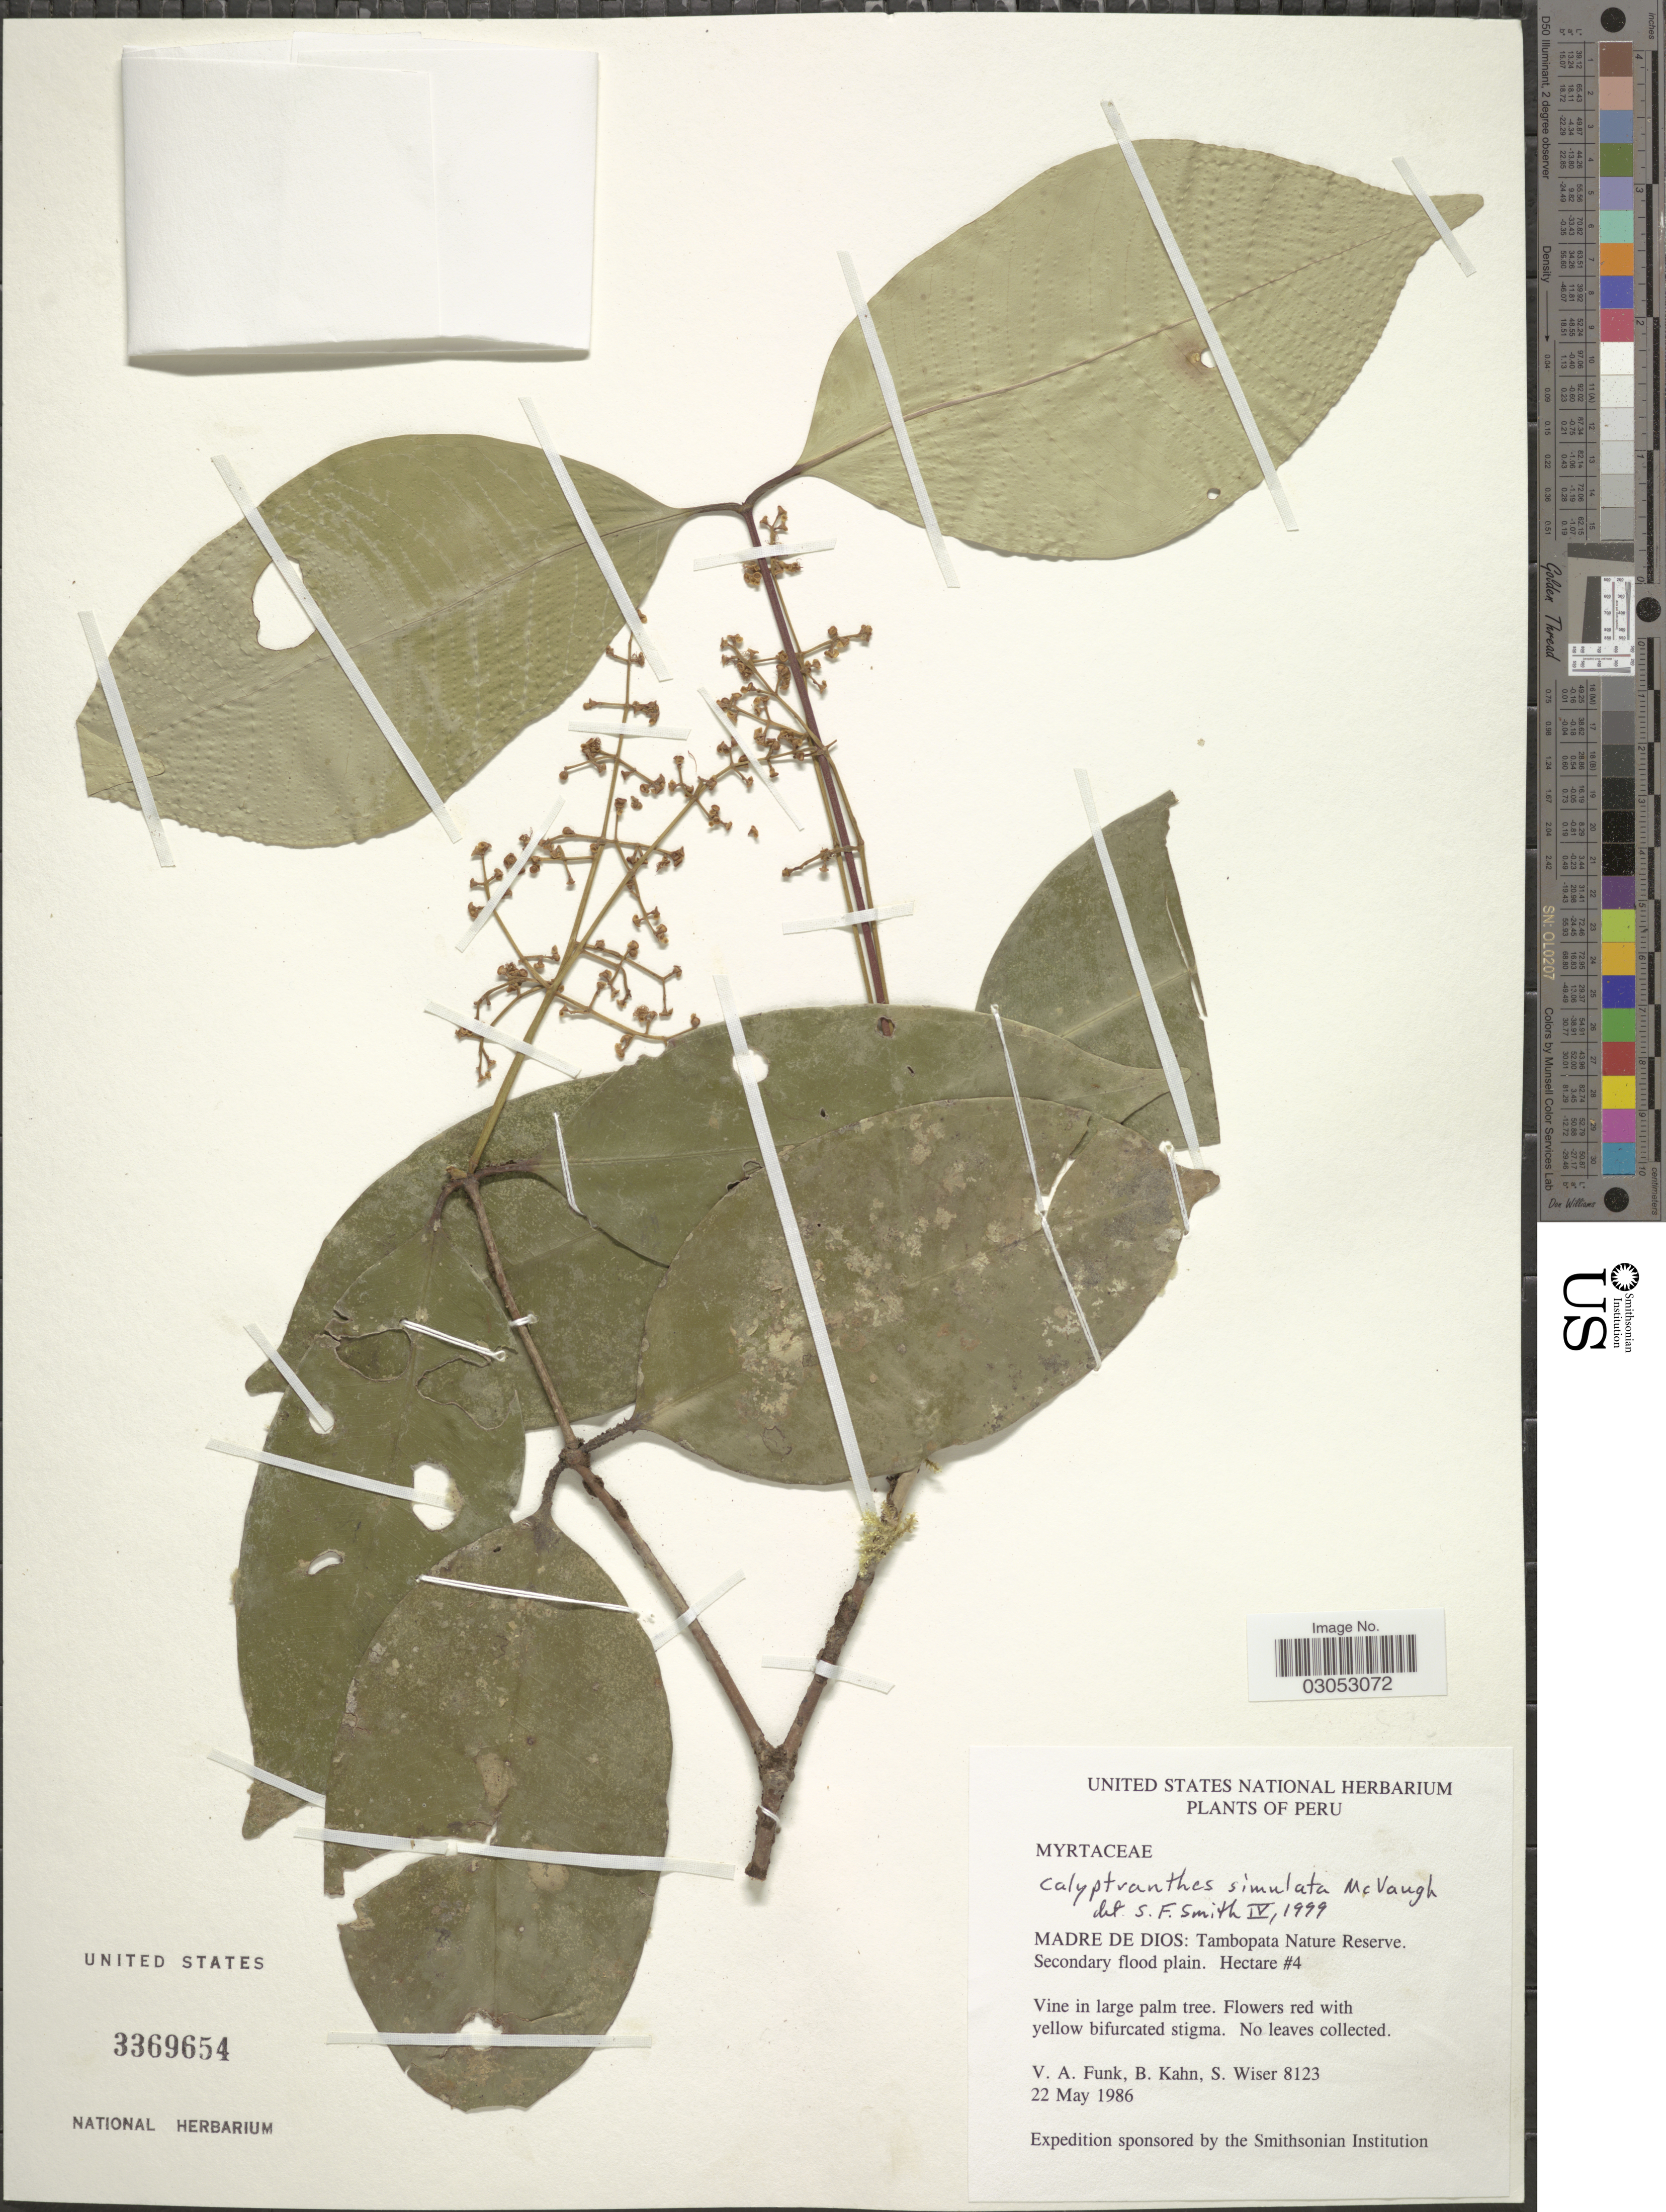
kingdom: Plantae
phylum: Tracheophyta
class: Magnoliopsida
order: Myrtales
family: Myrtaceae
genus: Myrcia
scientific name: Myrcia simulata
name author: (McVaugh) A.R. Lourenço & Parra-Os.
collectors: V. Funk, B. Kahn & S. Wiser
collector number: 8123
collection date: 1986-05-22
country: Peru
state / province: Madre de Dios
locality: Tambopata Nature Reserve.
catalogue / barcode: US 3369654